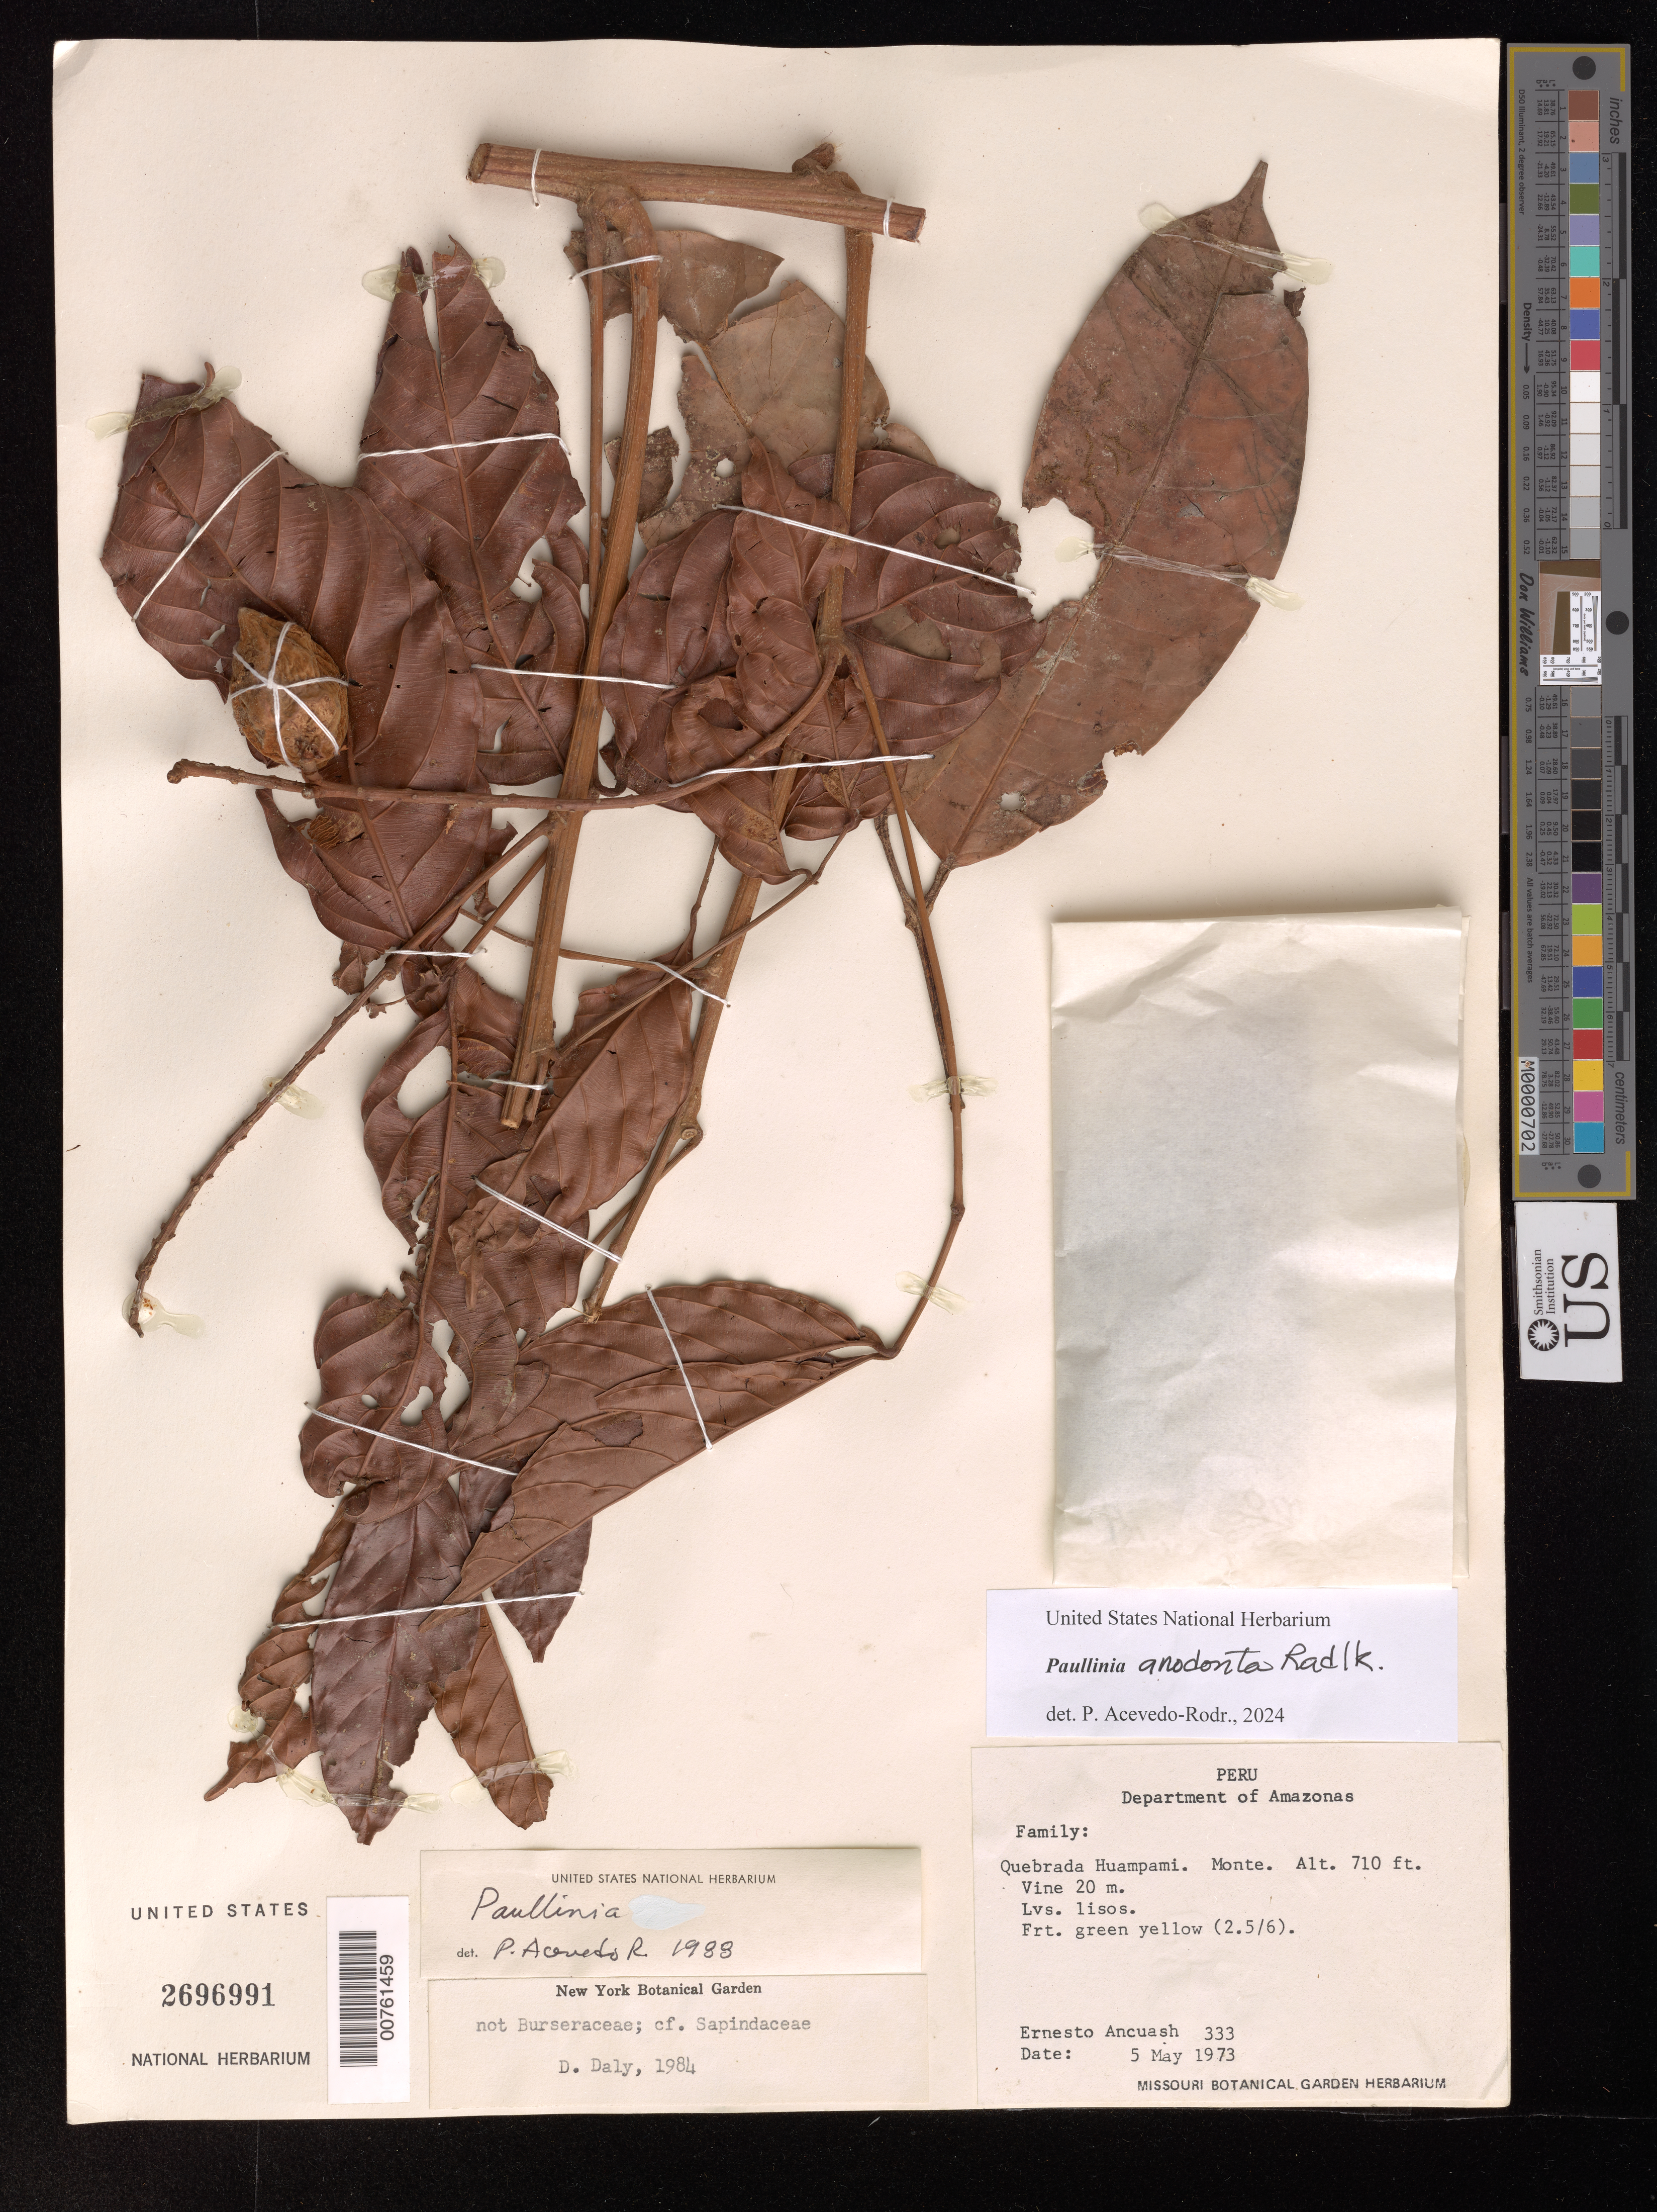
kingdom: Plantae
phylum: Tracheophyta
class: Magnoliopsida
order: Sapindales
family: Sapindaceae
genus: Paullinia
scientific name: Paullinia anodonta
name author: Radlk.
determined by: Acevedo-Rodríguez, P., (BOT), Smithsonian Institution - National Museum of Natural History (UNITED STATES)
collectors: E. Ancuash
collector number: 333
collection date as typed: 05 May 1973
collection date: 1973-05-05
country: Peru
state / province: Amazonas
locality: Quebrada Huampami. Monte.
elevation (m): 216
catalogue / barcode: US 2696991